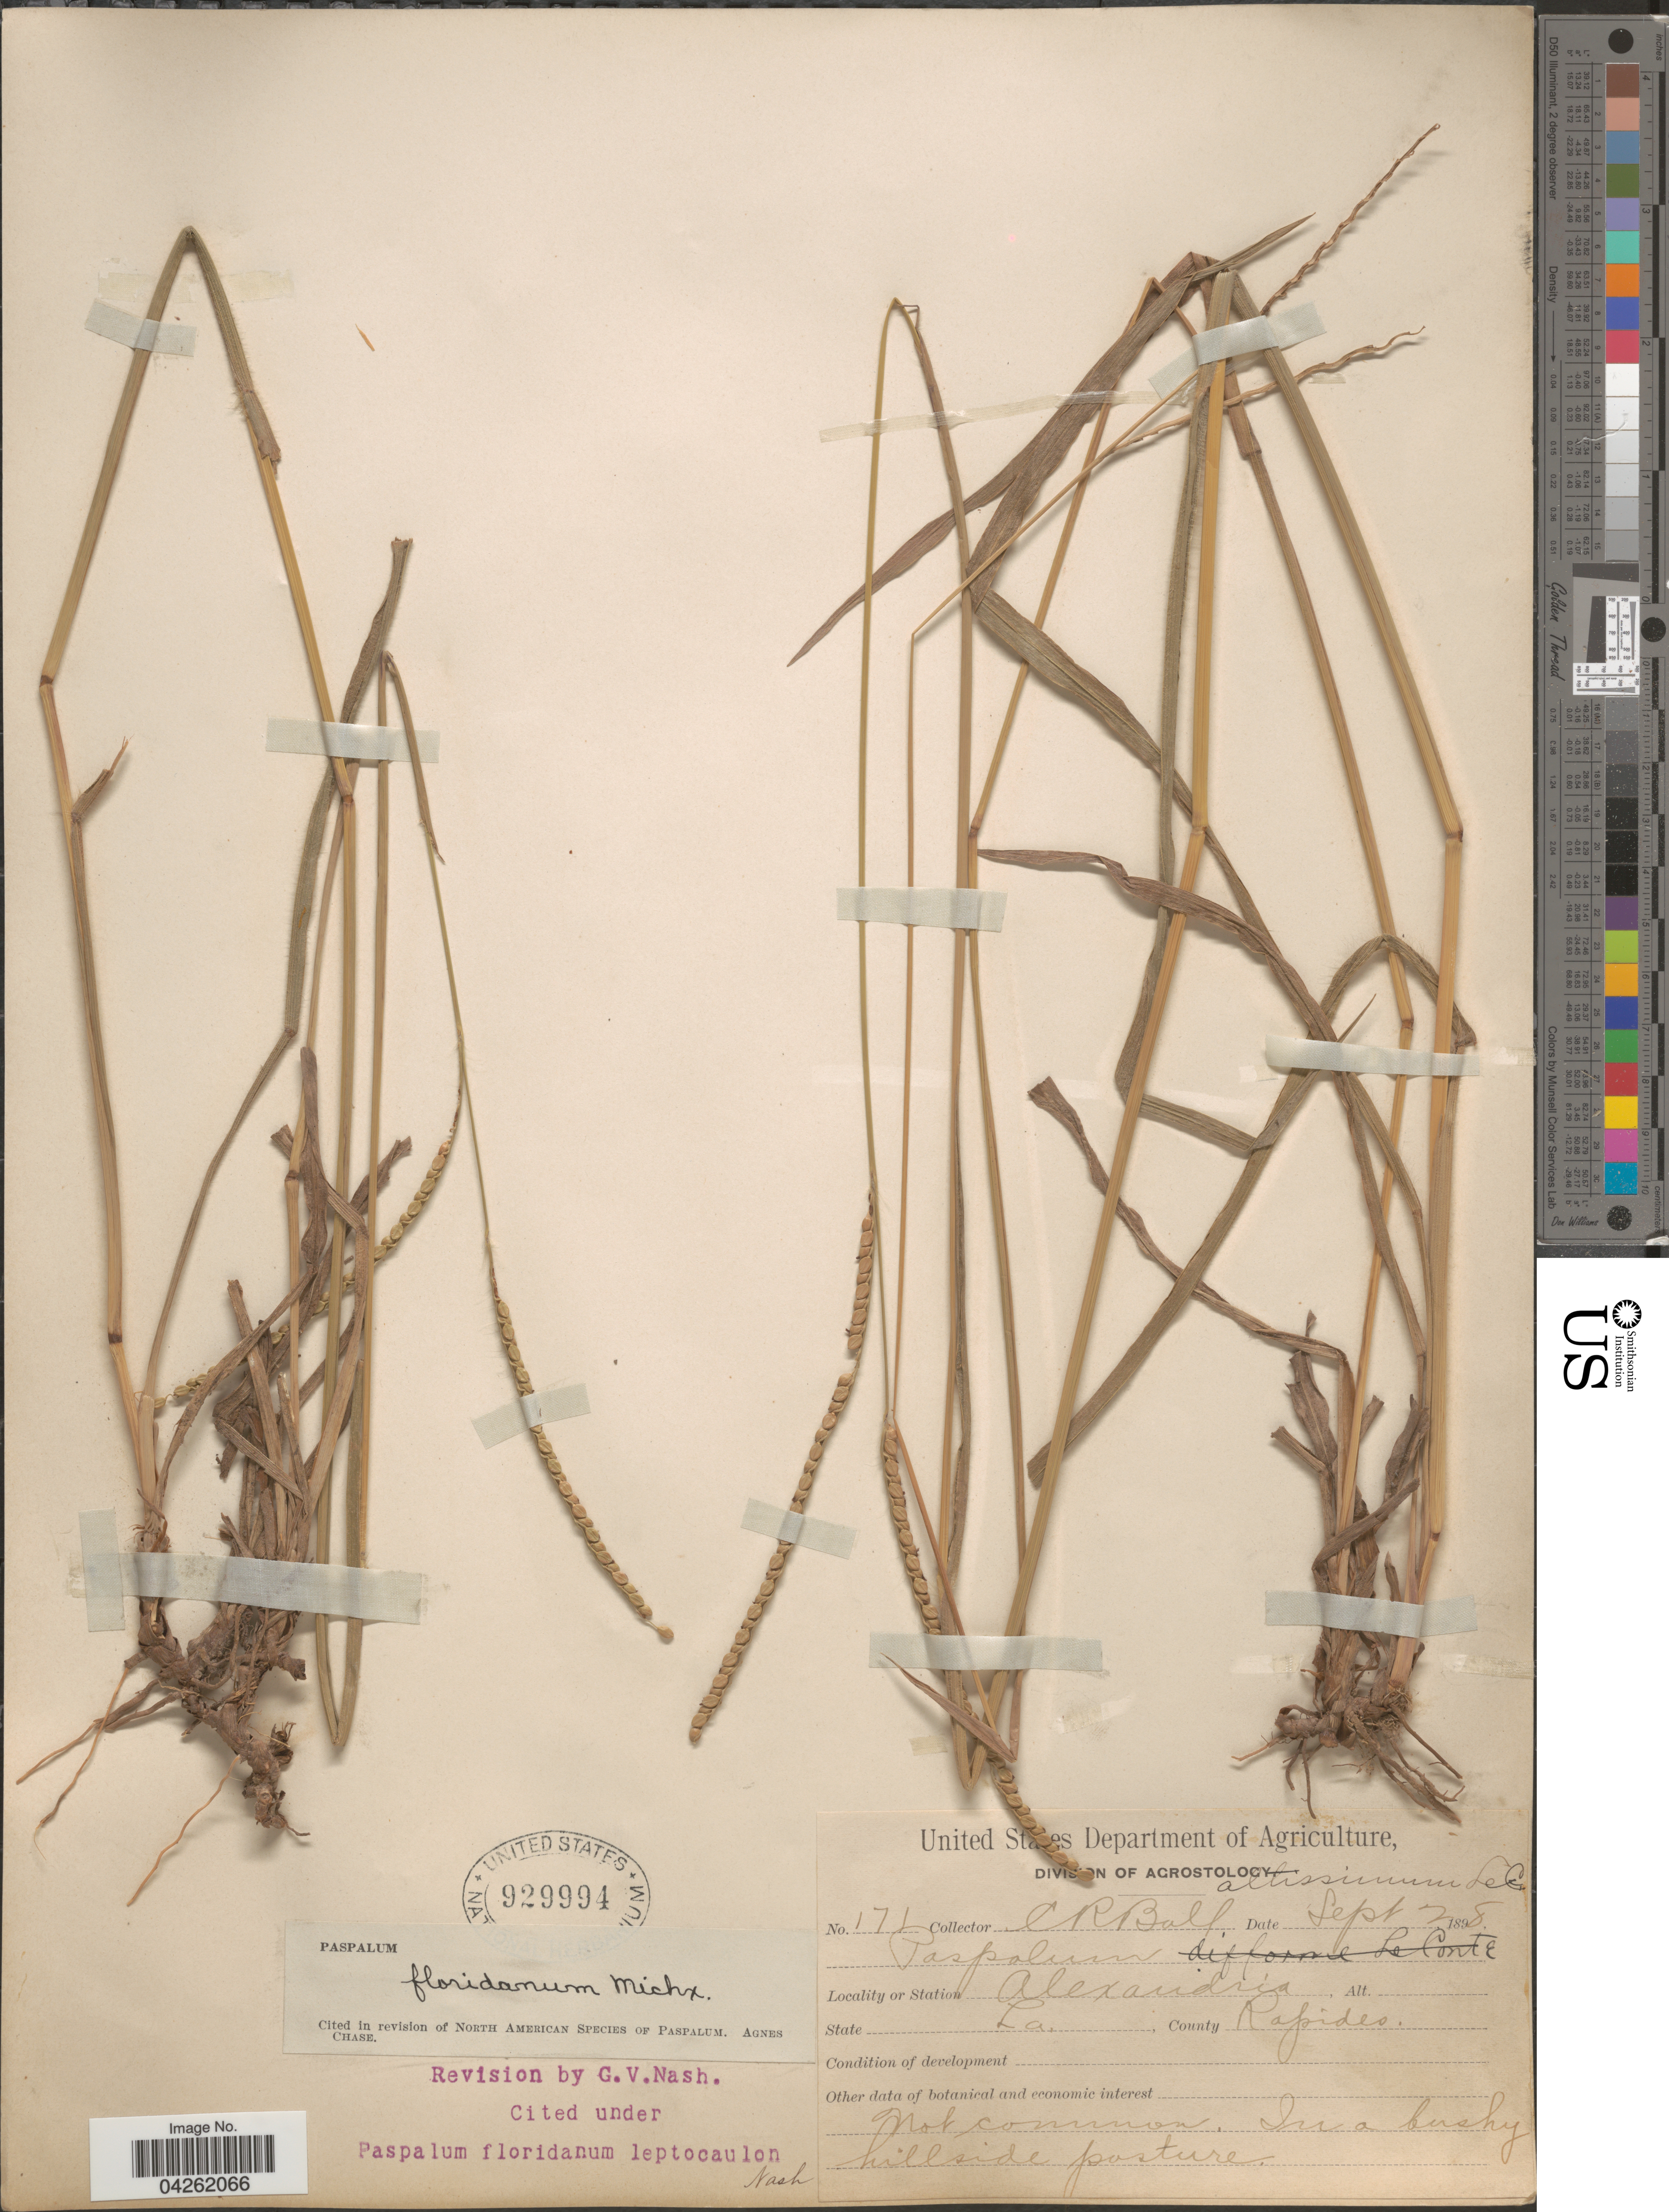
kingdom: Plantae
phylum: Tracheophyta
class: Liliopsida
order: Poales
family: Poaceae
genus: Paspalum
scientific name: Paspalum floridanum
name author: Michx.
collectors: C. R. Ball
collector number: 171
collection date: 1898-09-02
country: United States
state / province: Louisiana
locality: Station Alexandria. County Rapides.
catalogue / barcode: US 929994